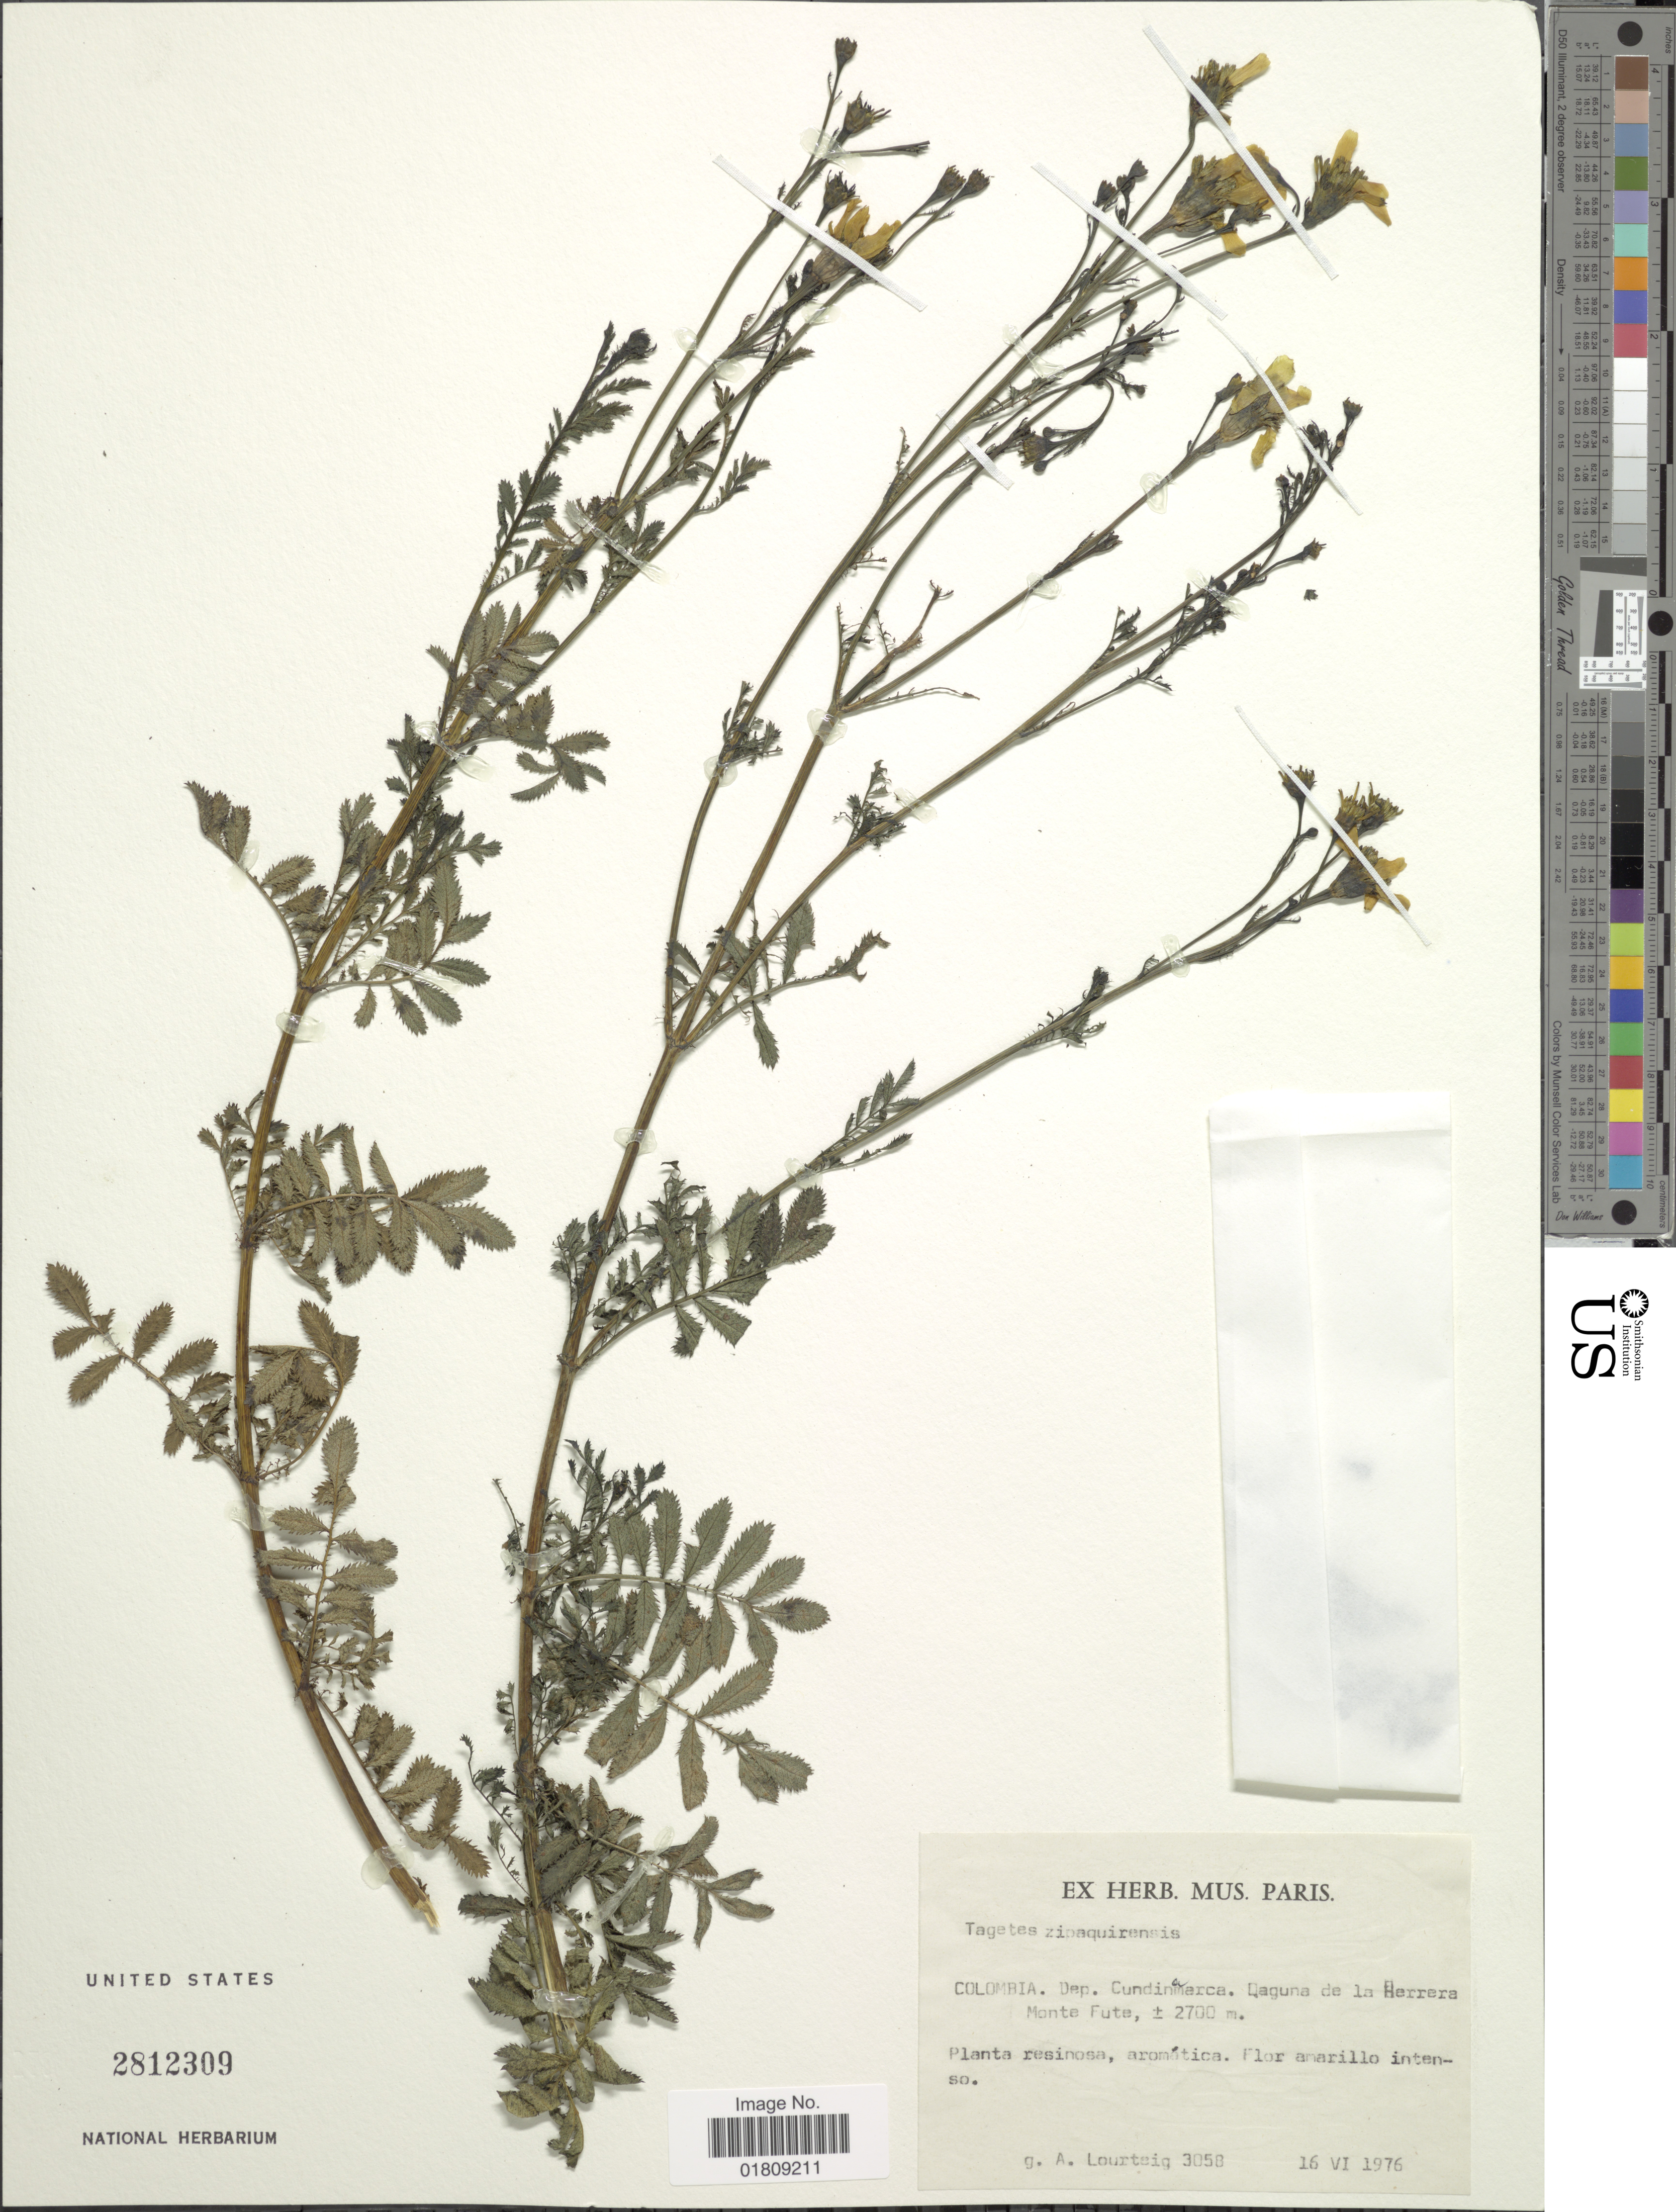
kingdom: Plantae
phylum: Tracheophyta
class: Magnoliopsida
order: Asterales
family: Asteraceae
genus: Tagetes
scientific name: Tagetes zypaquirensis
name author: Humb. & Bonpl.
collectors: A. Lourteig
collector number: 3058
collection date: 1976-06-16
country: Colombia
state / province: Cundinamarca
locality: Laguna de la Herrera, Monte Fute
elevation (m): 2700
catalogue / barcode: US 2812309